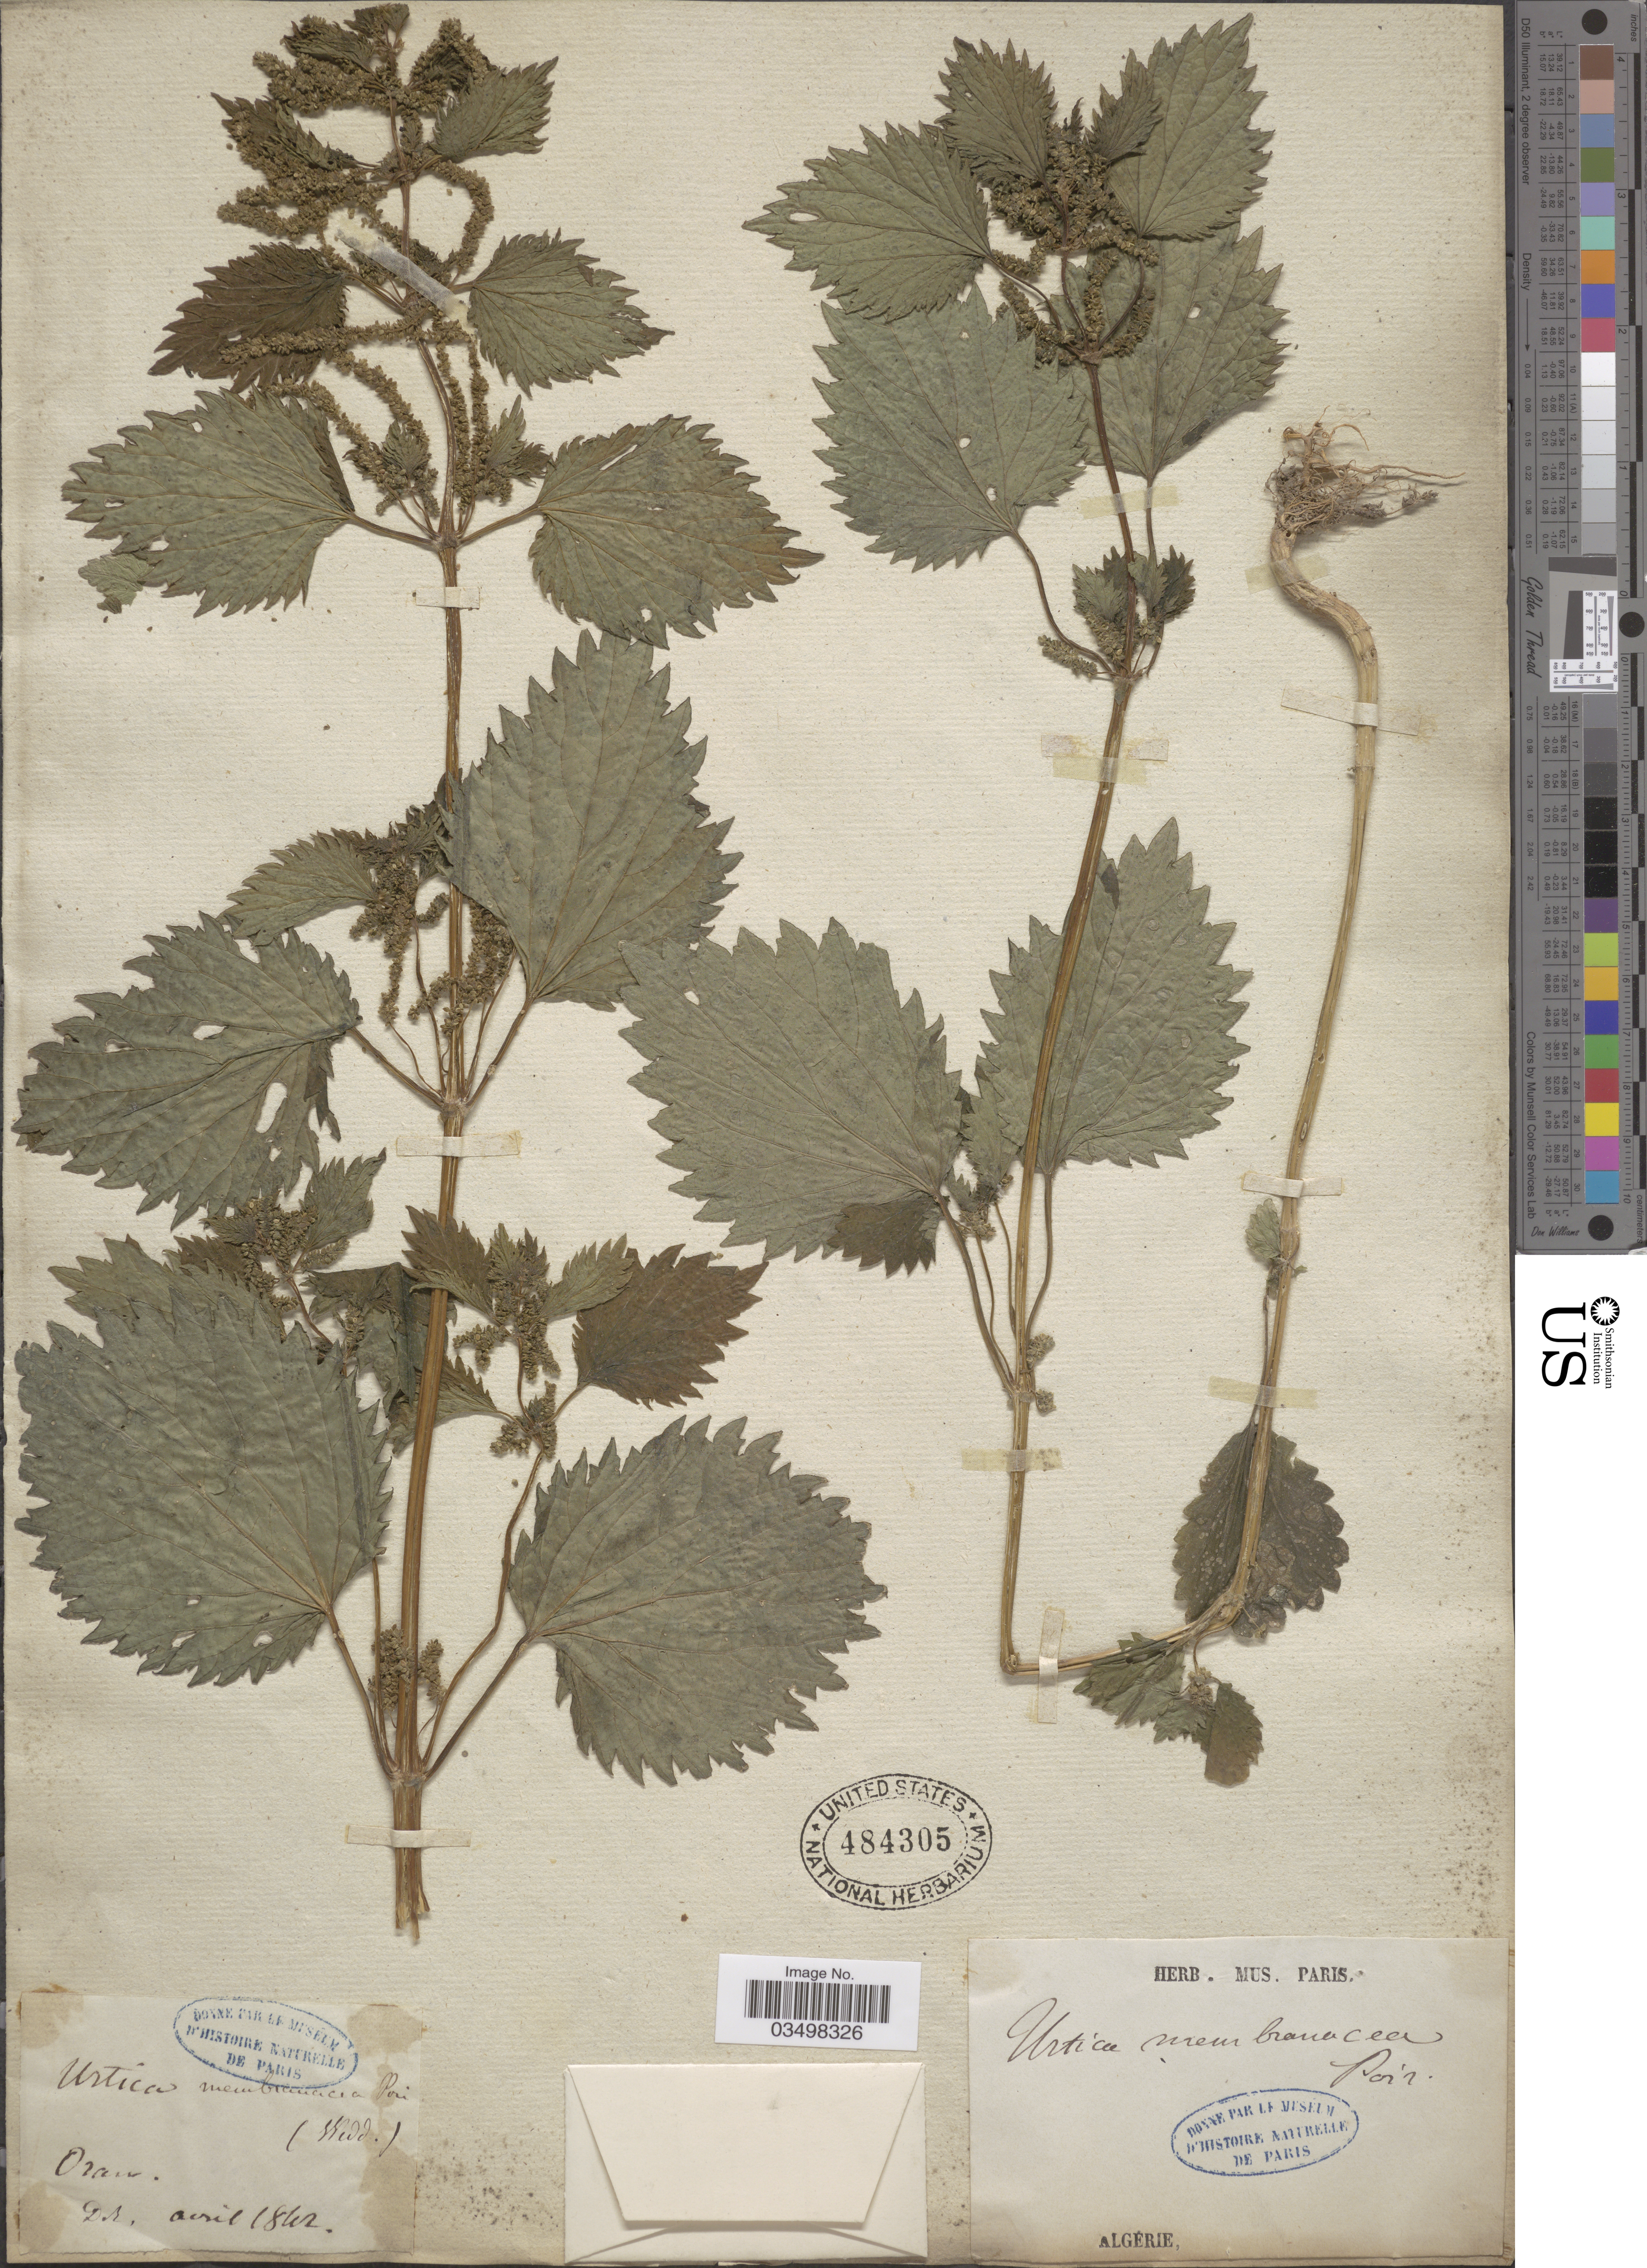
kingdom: Plantae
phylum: Tracheophyta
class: Magnoliopsida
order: Rosales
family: Urticaceae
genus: Urtica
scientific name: Urtica membranacea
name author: Poir.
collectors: ex herb. Mus. Paris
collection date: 1812-04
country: Algeria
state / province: Oran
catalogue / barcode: US 484305